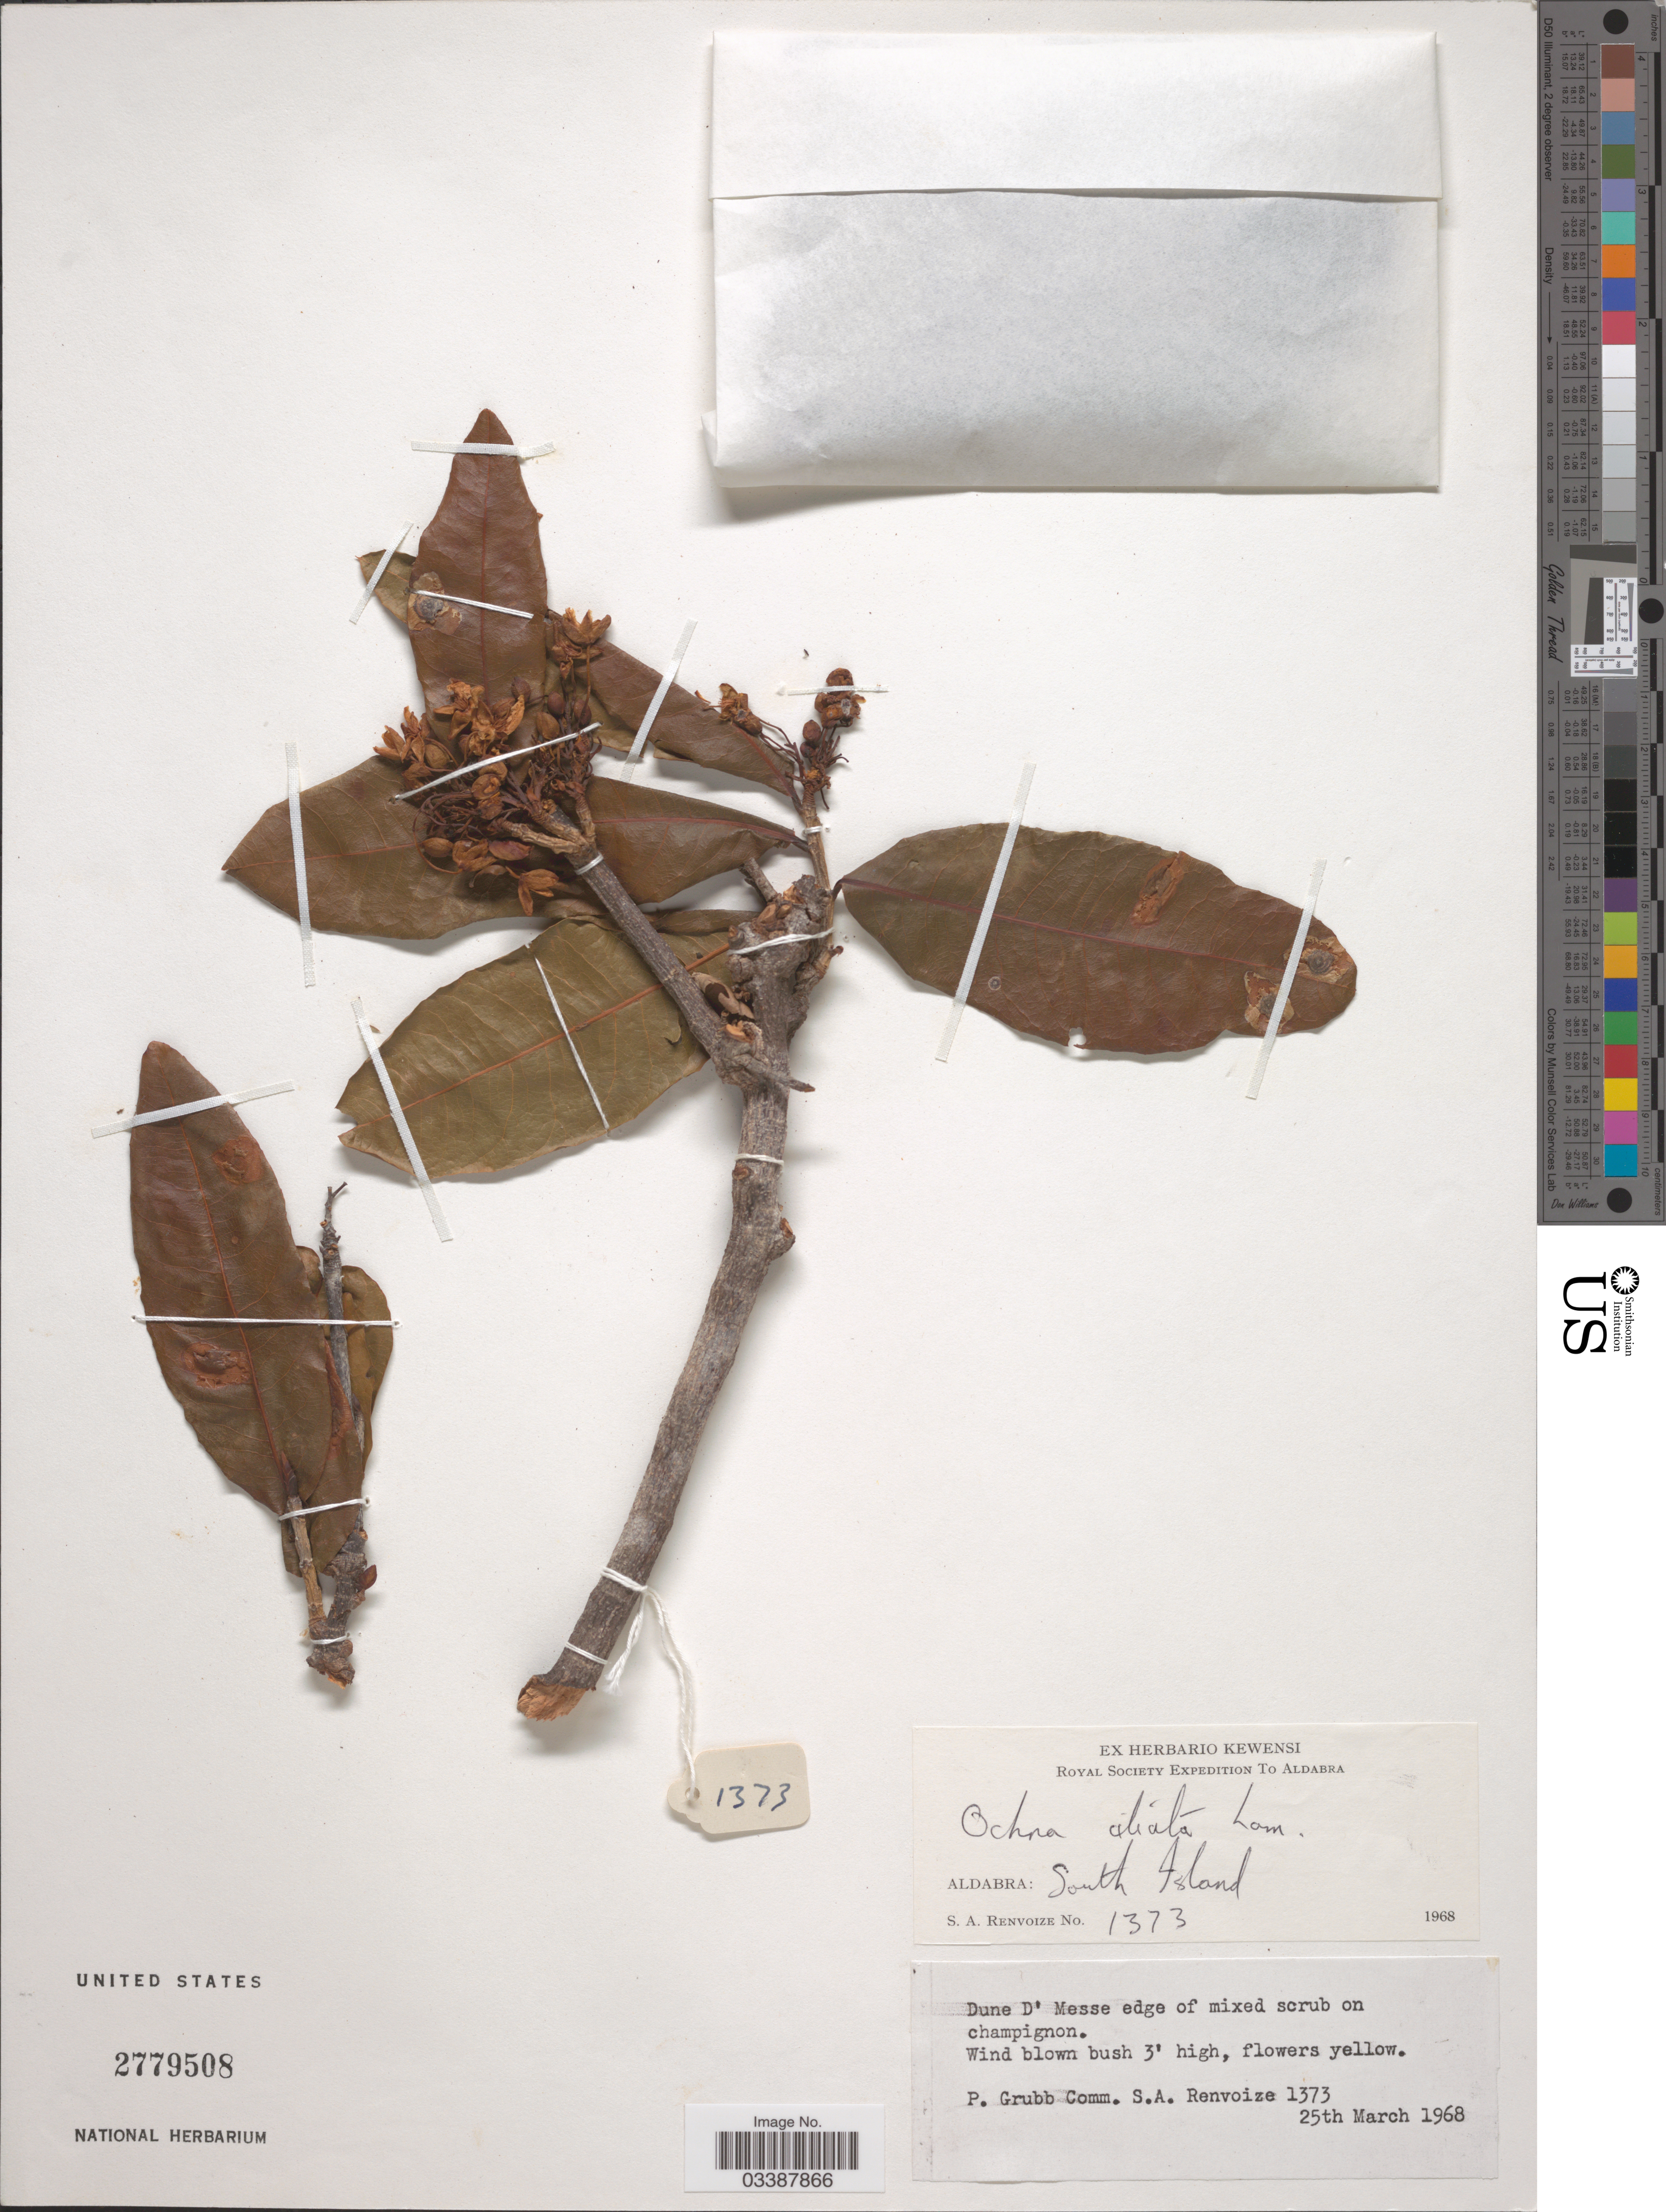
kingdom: Plantae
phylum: Tracheophyta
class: Magnoliopsida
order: Malpighiales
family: Ochnaceae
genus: Ochna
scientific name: Ochna ciliata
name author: Lam.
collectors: S. A. Renvoize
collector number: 1373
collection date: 1968-03-25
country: Seychelles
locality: Aldabra: South Island. Dune D'Messe.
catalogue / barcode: US 2779508